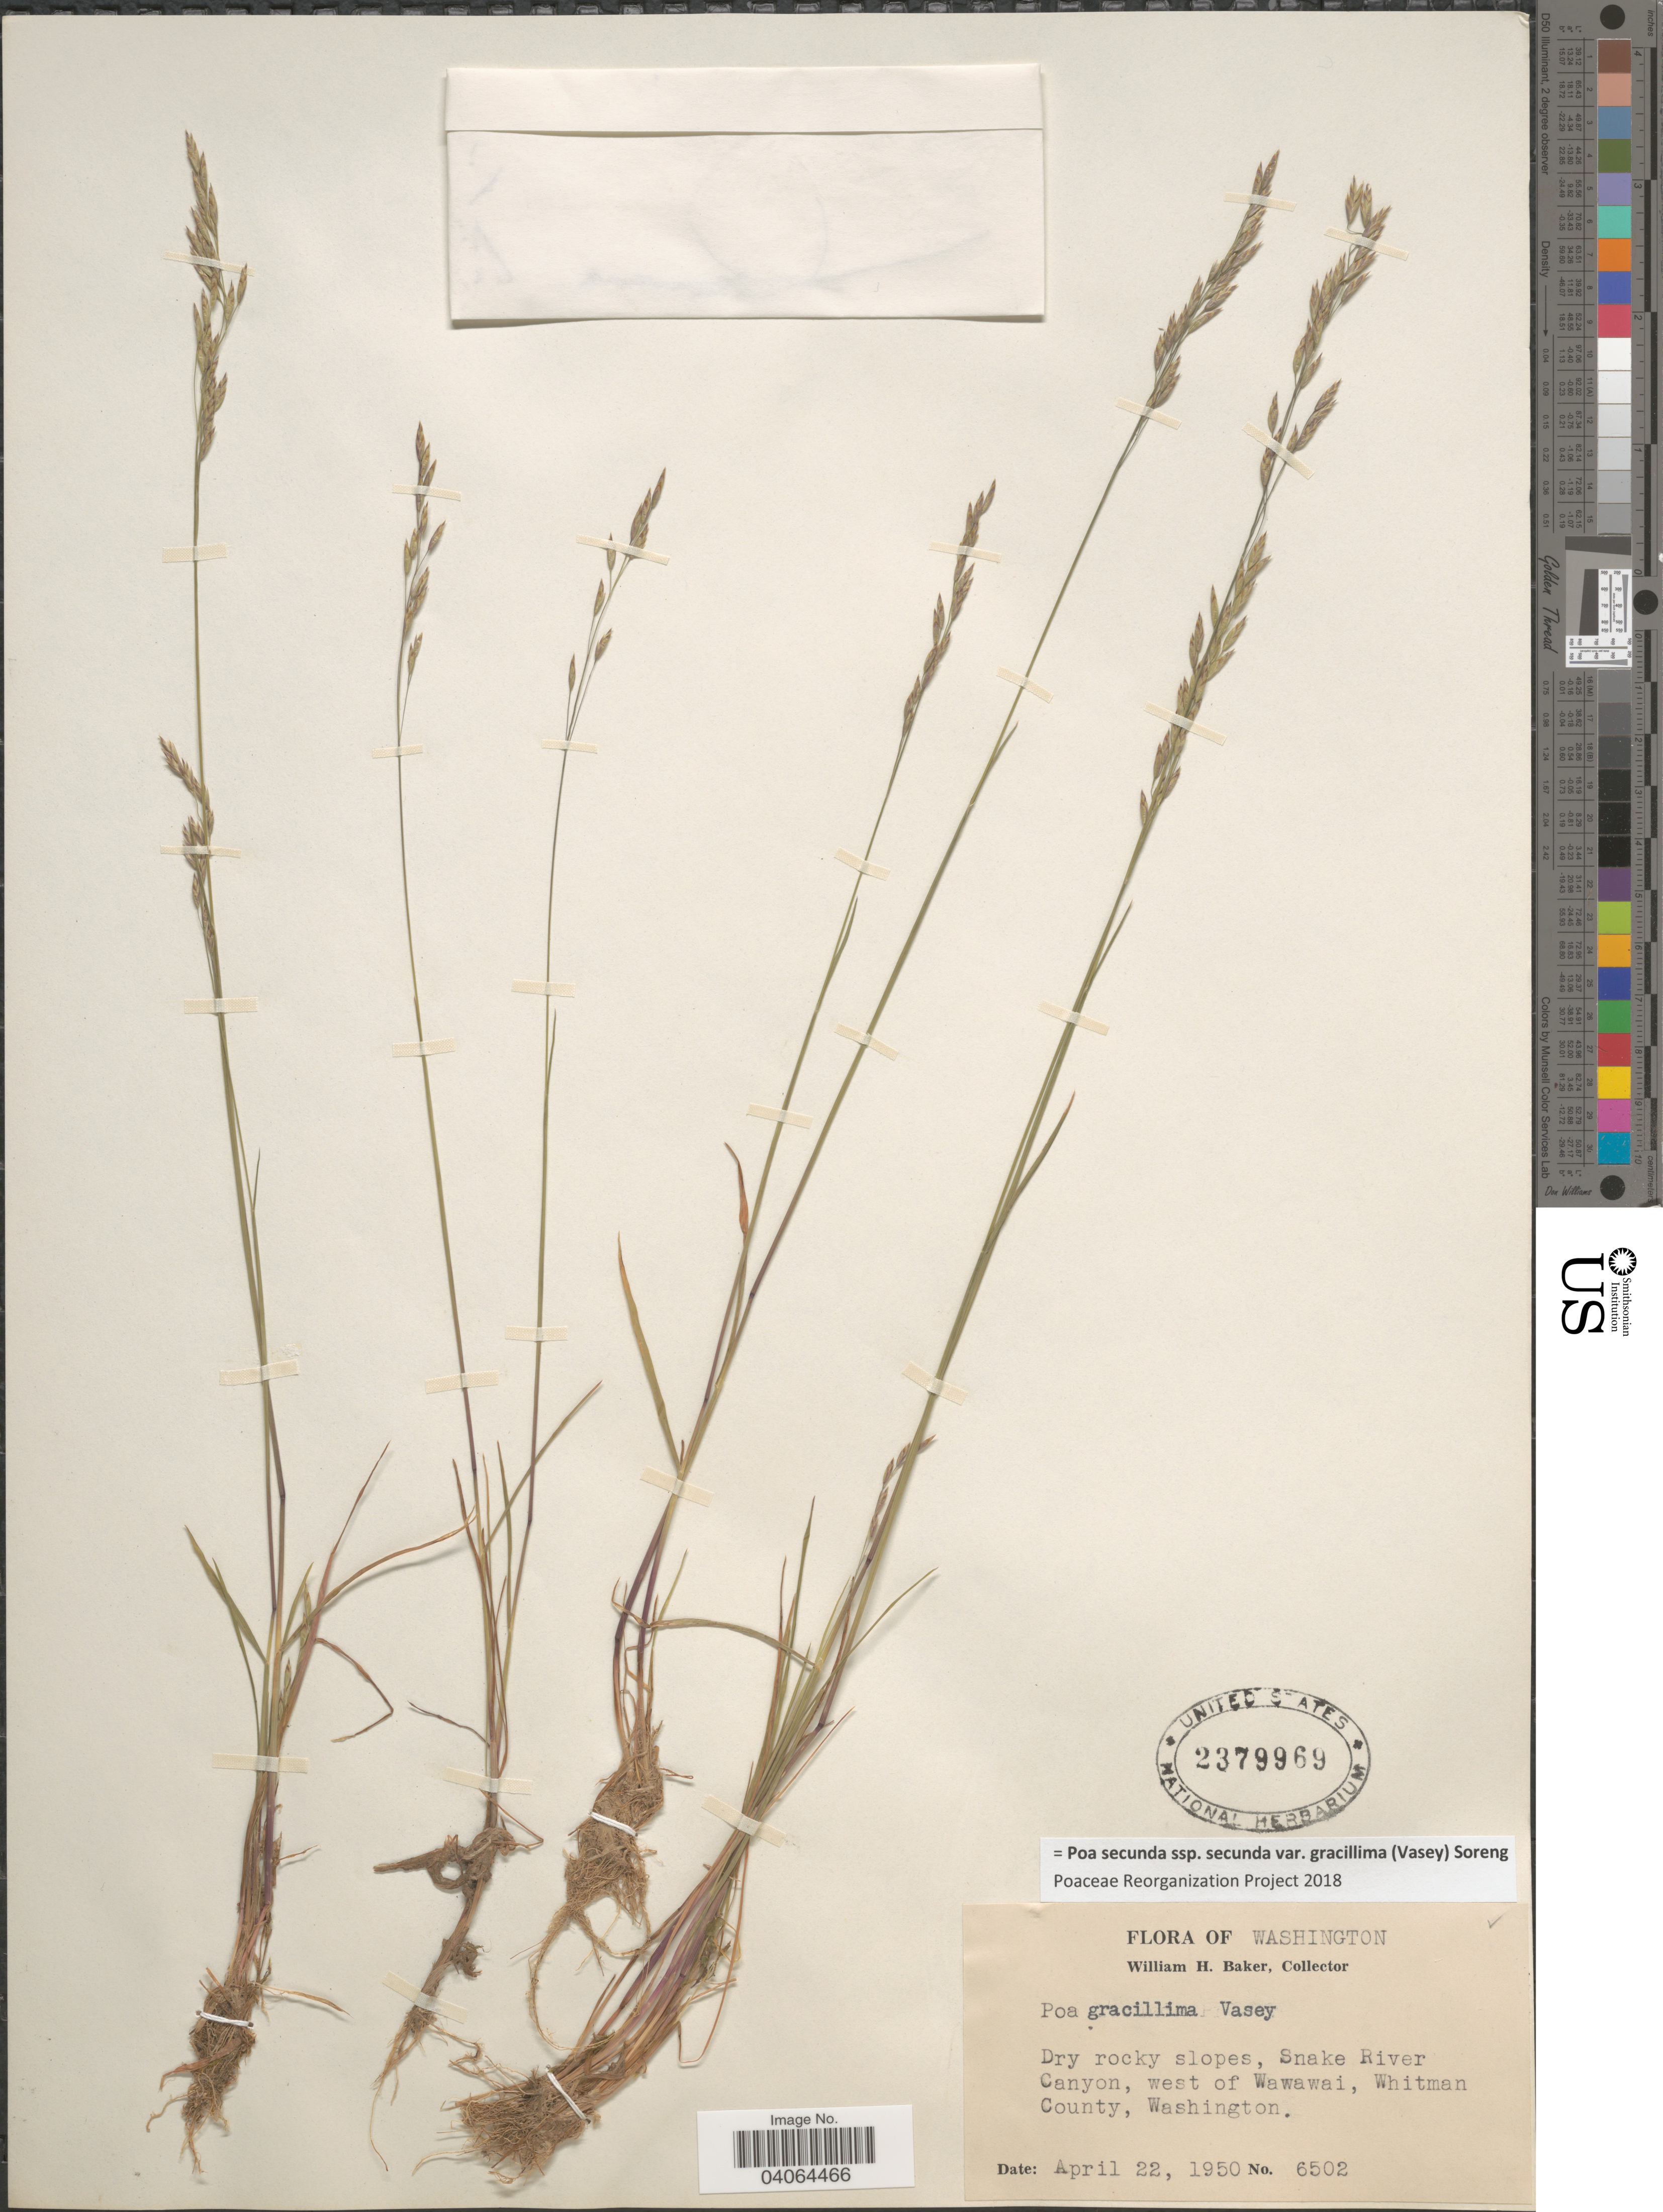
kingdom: Plantae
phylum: Tracheophyta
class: Liliopsida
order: Poales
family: Poaceae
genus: Poa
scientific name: Poa secunda subsp. secunda var. gracillima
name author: (Vasey) Soreng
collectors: W. H. Baker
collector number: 6502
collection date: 1950-04-22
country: United States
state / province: Washington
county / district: Whitman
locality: Dry rocky slopes, Snake River Canyon, west of Wawawai, Whitman County.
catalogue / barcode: US 2379969